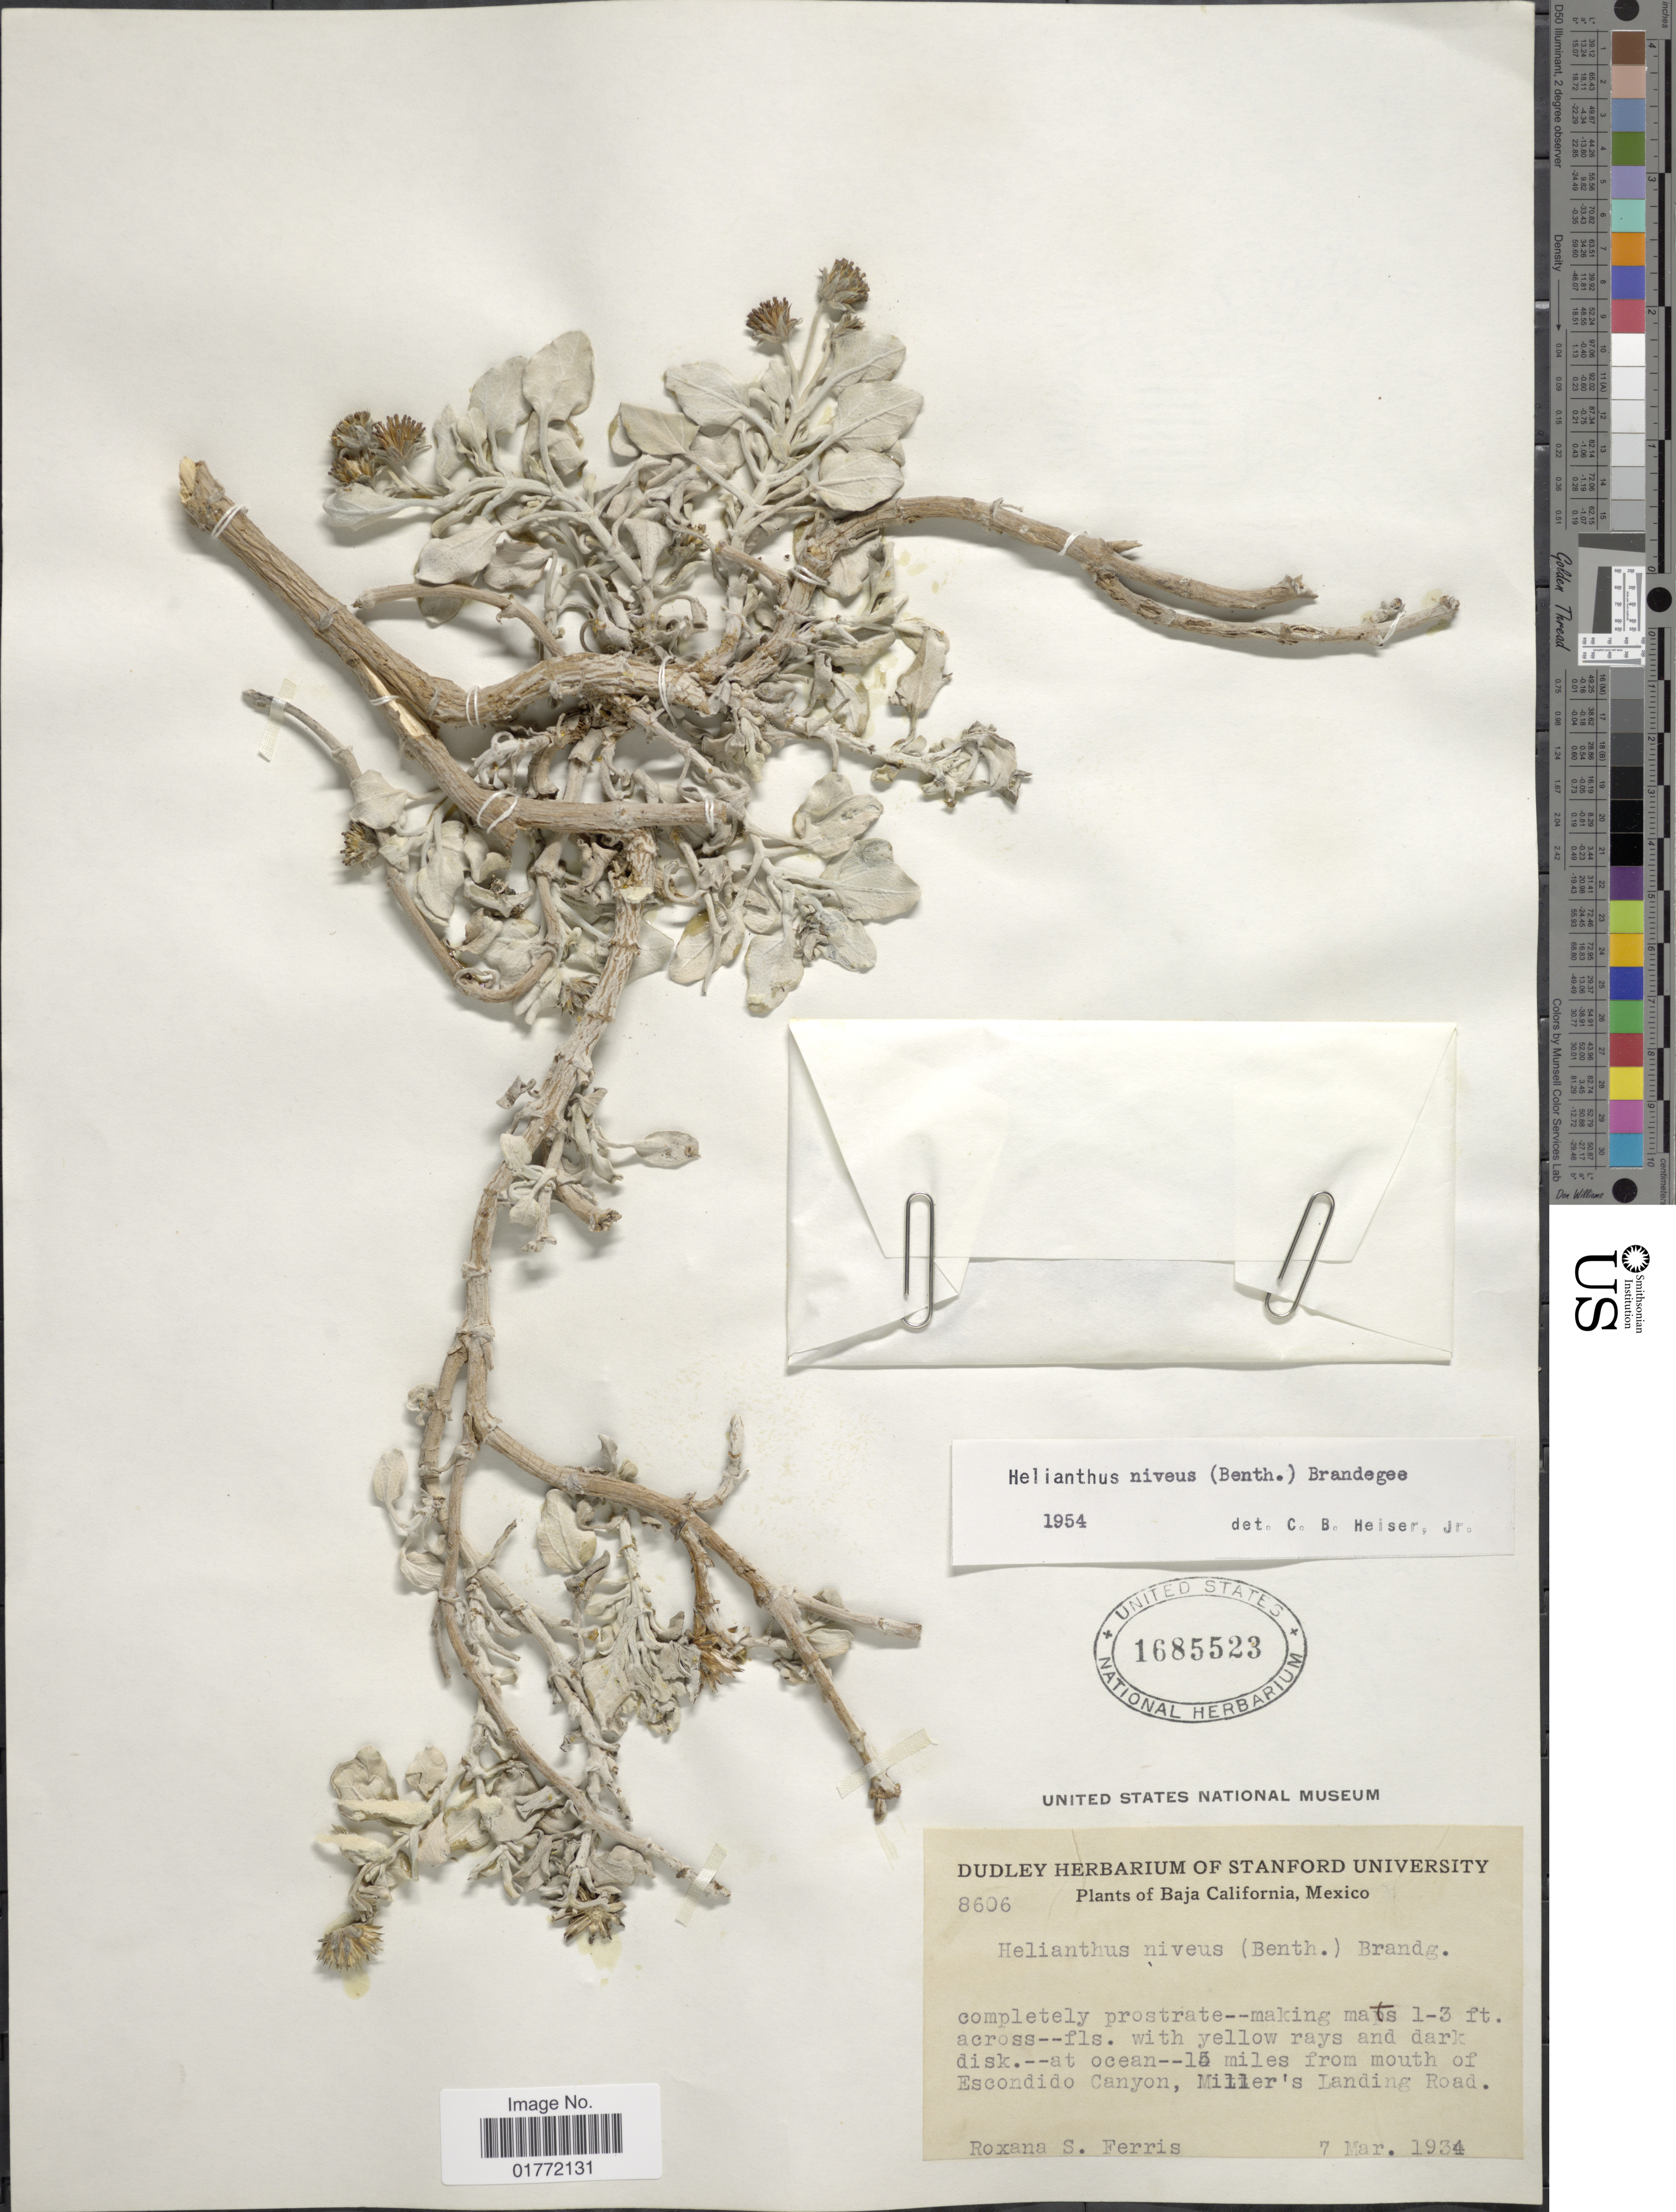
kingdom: Plantae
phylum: Tracheophyta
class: Magnoliopsida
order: Asterales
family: Asteraceae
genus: Helianthus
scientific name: Helianthus niveus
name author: (Benth.) Brandegee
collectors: R. S. Ferris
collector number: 8606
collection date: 1934-03-07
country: Mexico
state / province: Baja California Sur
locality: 15 miles from mouth of Escondido Canyon, Miller's Landing Road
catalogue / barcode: US 1685523